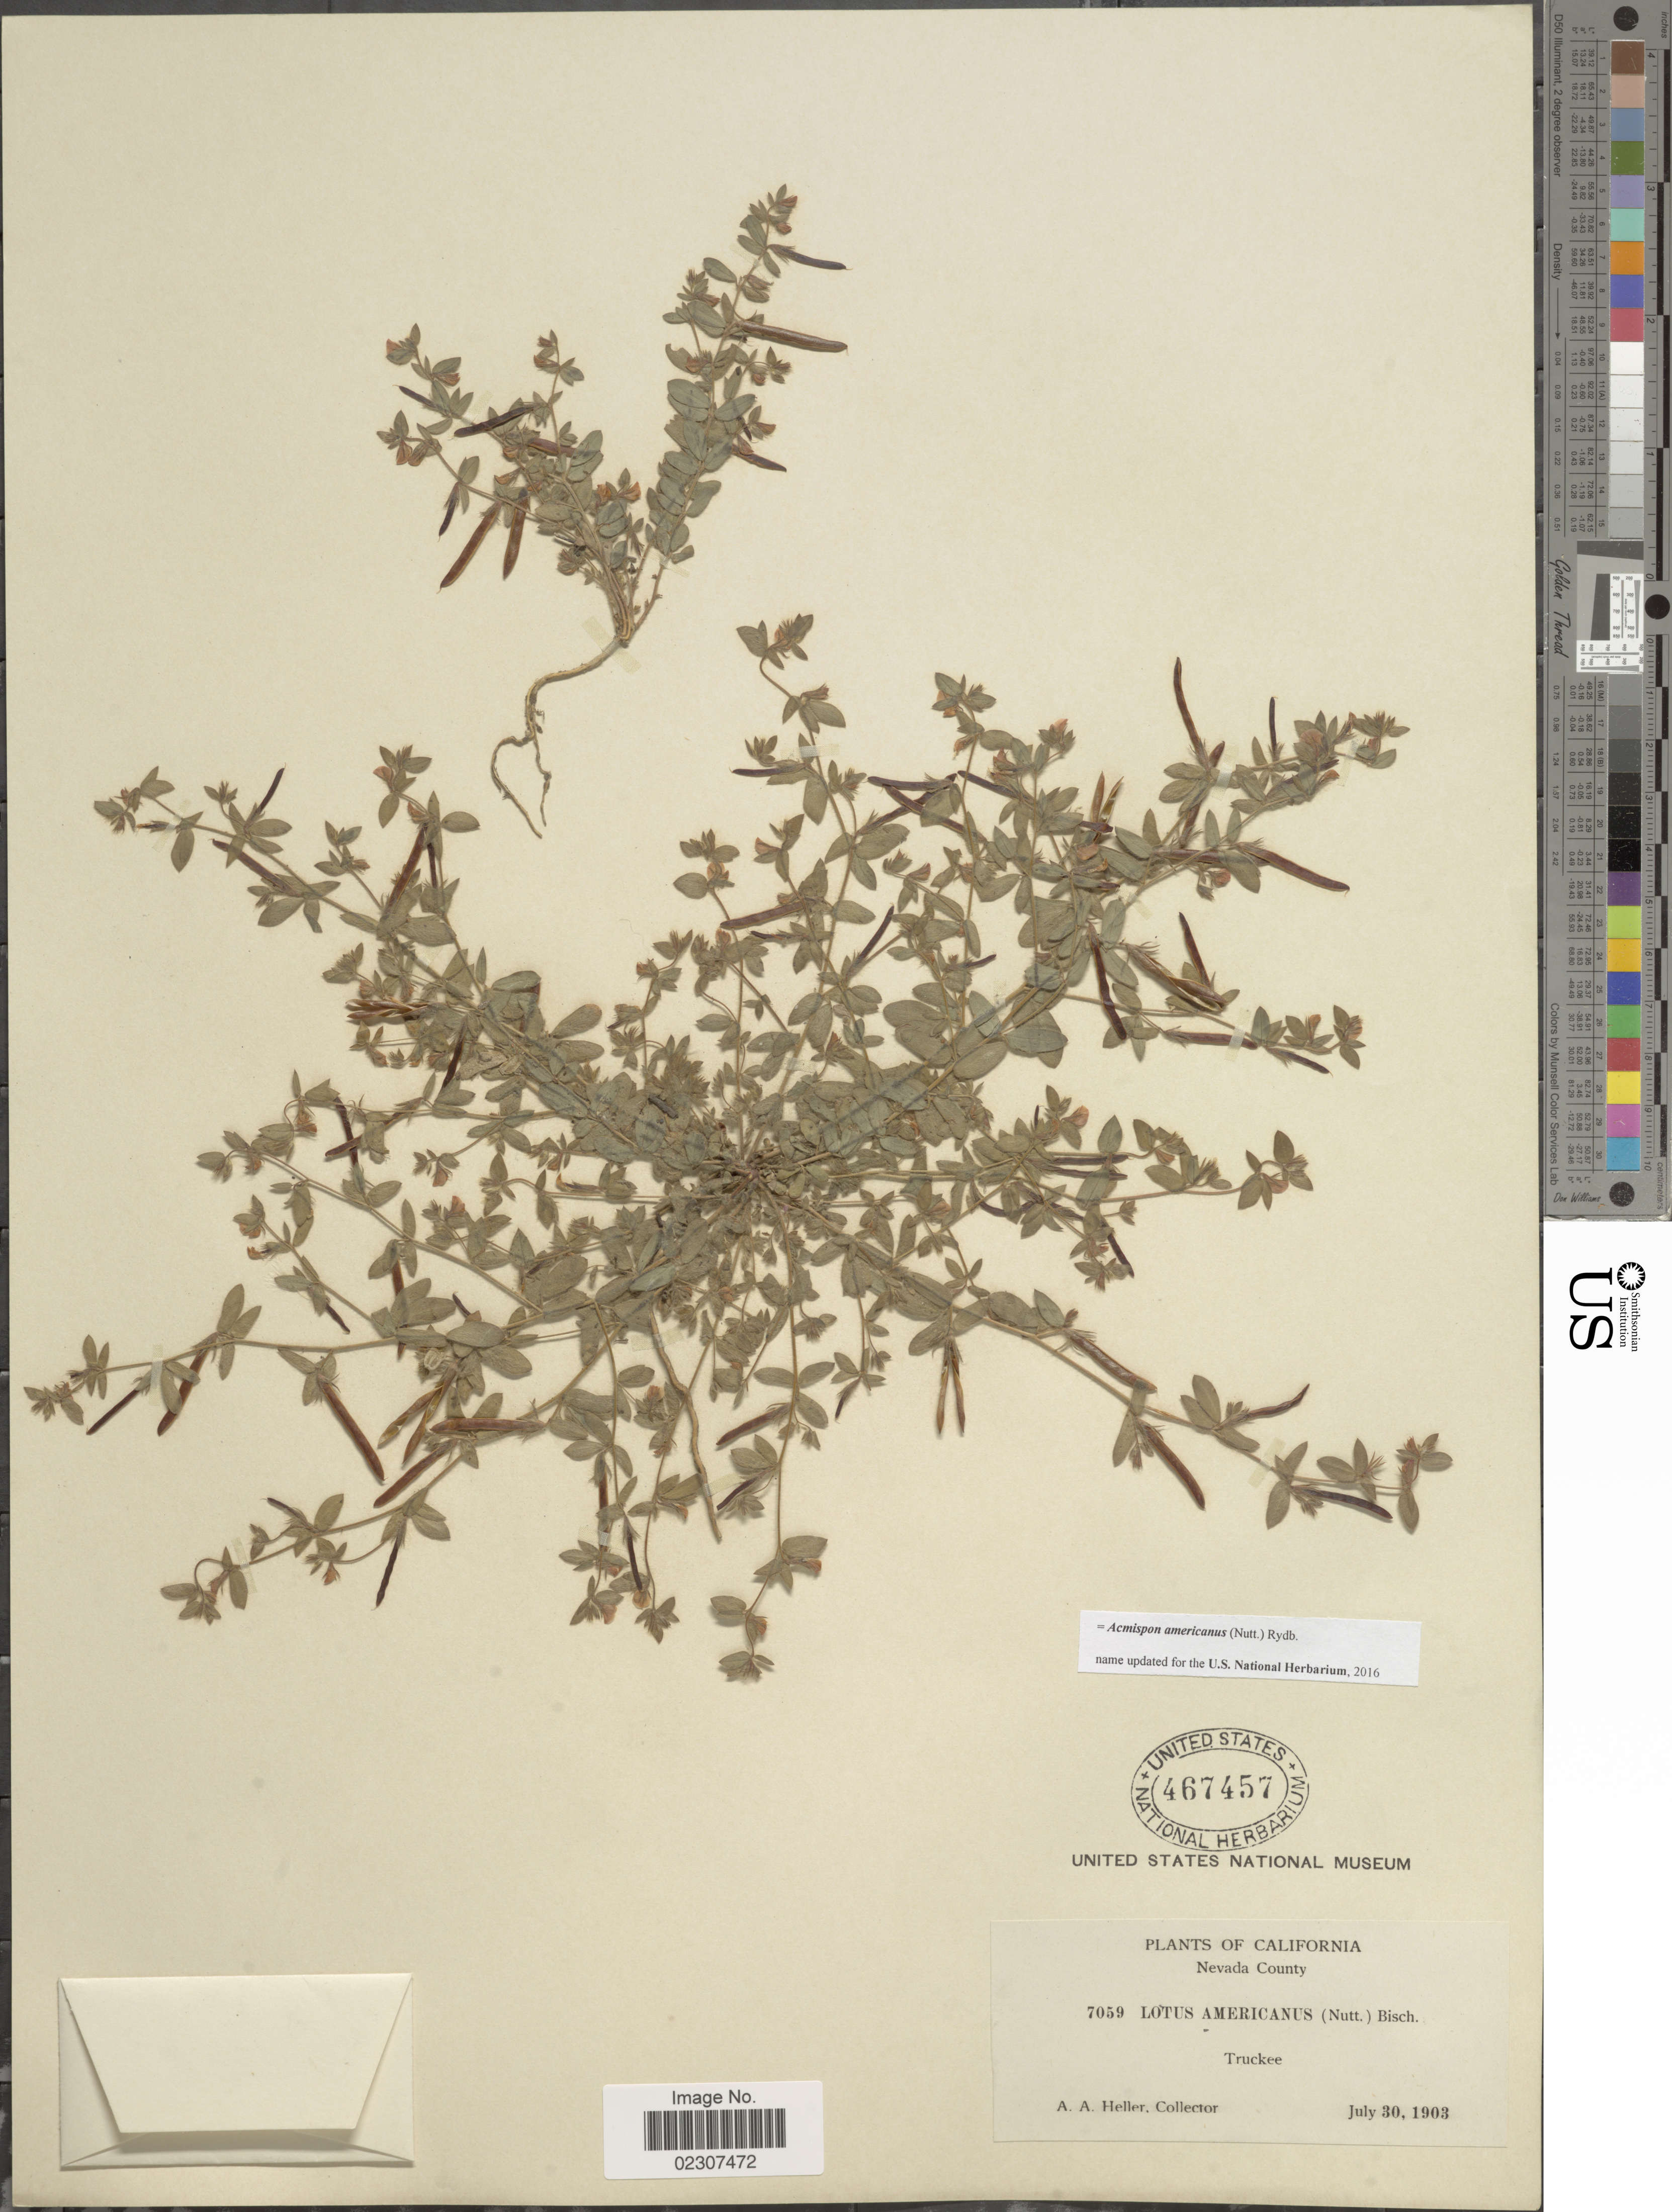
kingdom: Plantae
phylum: Tracheophyta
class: Magnoliopsida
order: Fabales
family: Fabaceae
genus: Acmispon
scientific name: Acmispon americanus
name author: (Nutt.) Rydb.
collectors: A. A. Heller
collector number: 7059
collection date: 1903-07-30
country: United States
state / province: California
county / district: Nevada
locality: California, Truckee. Nevada County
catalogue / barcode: US 467457